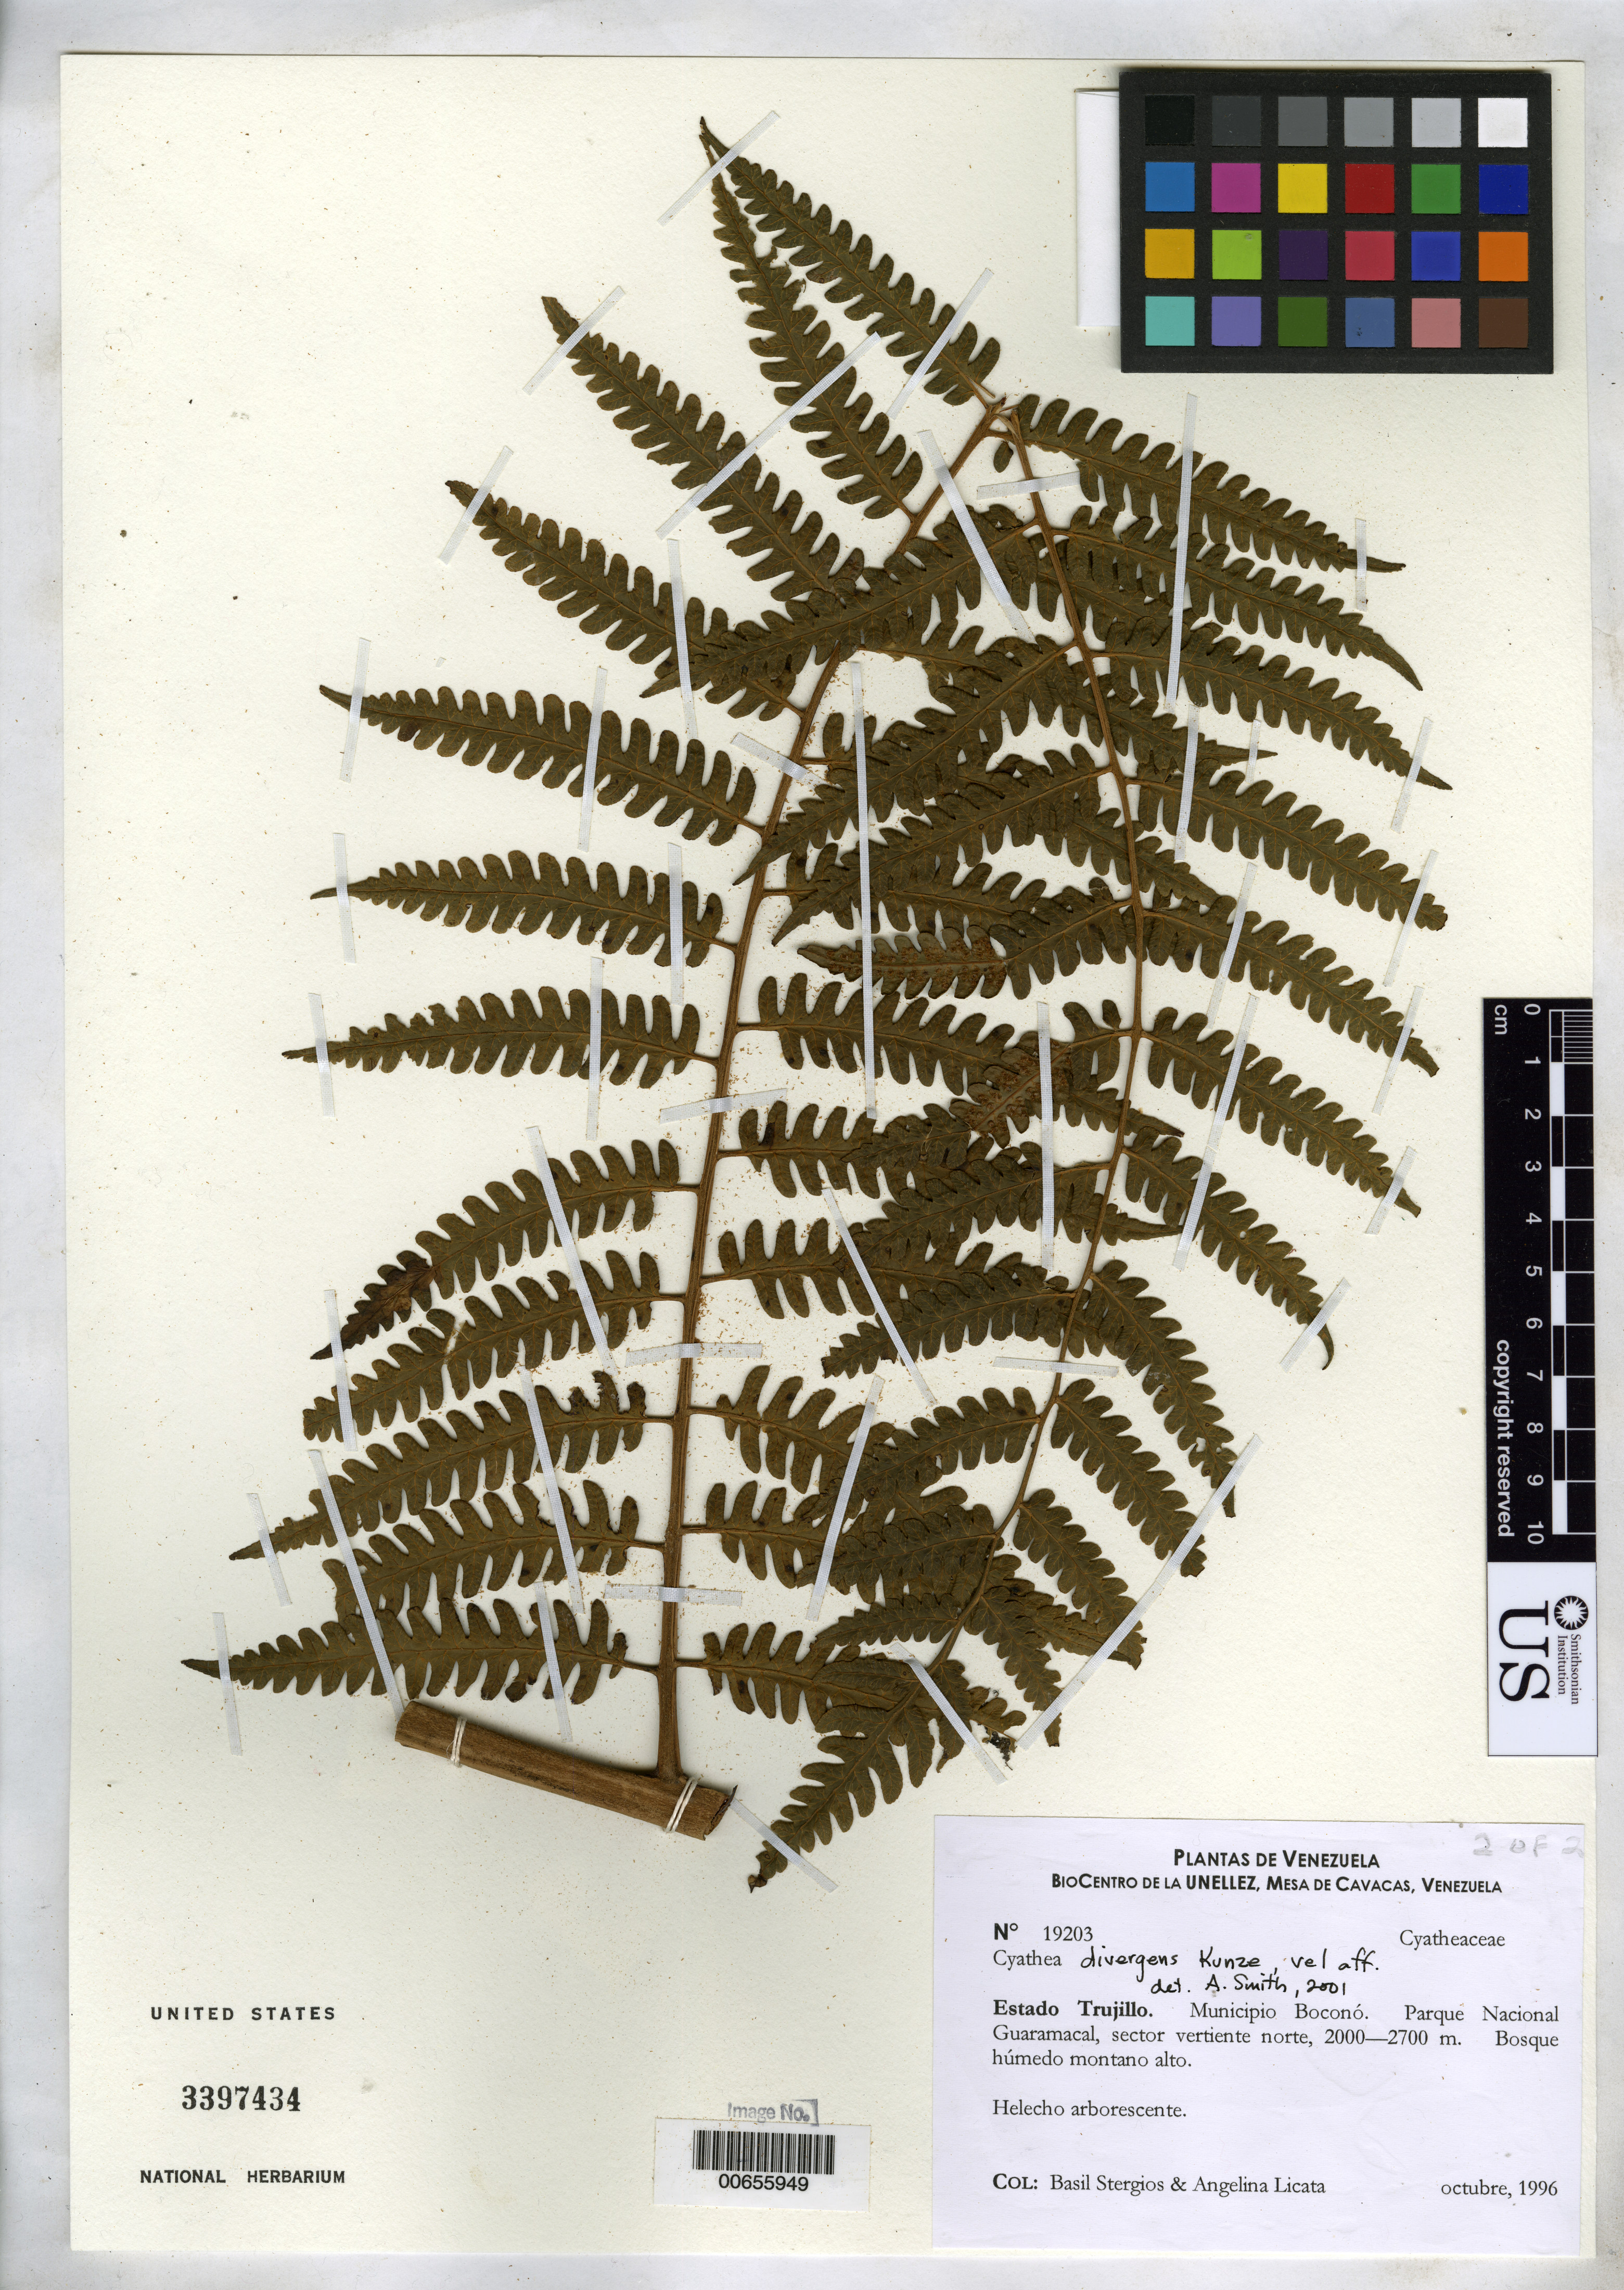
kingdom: Plantae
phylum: Tracheophyta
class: Polypodiopsida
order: Cyatheales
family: Cyatheaceae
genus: Cyathea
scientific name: Cyathea divergens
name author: Kunze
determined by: Smith, A.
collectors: B. G. Stergios & A. Licata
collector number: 19203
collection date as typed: Oct 1996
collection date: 1996-10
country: Venezuela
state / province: Trujillo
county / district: Boconó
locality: Parque Nacional Guaramacal, vertiente N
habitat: Bosque húmedo montano alto.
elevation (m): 2000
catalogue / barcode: US 3397434